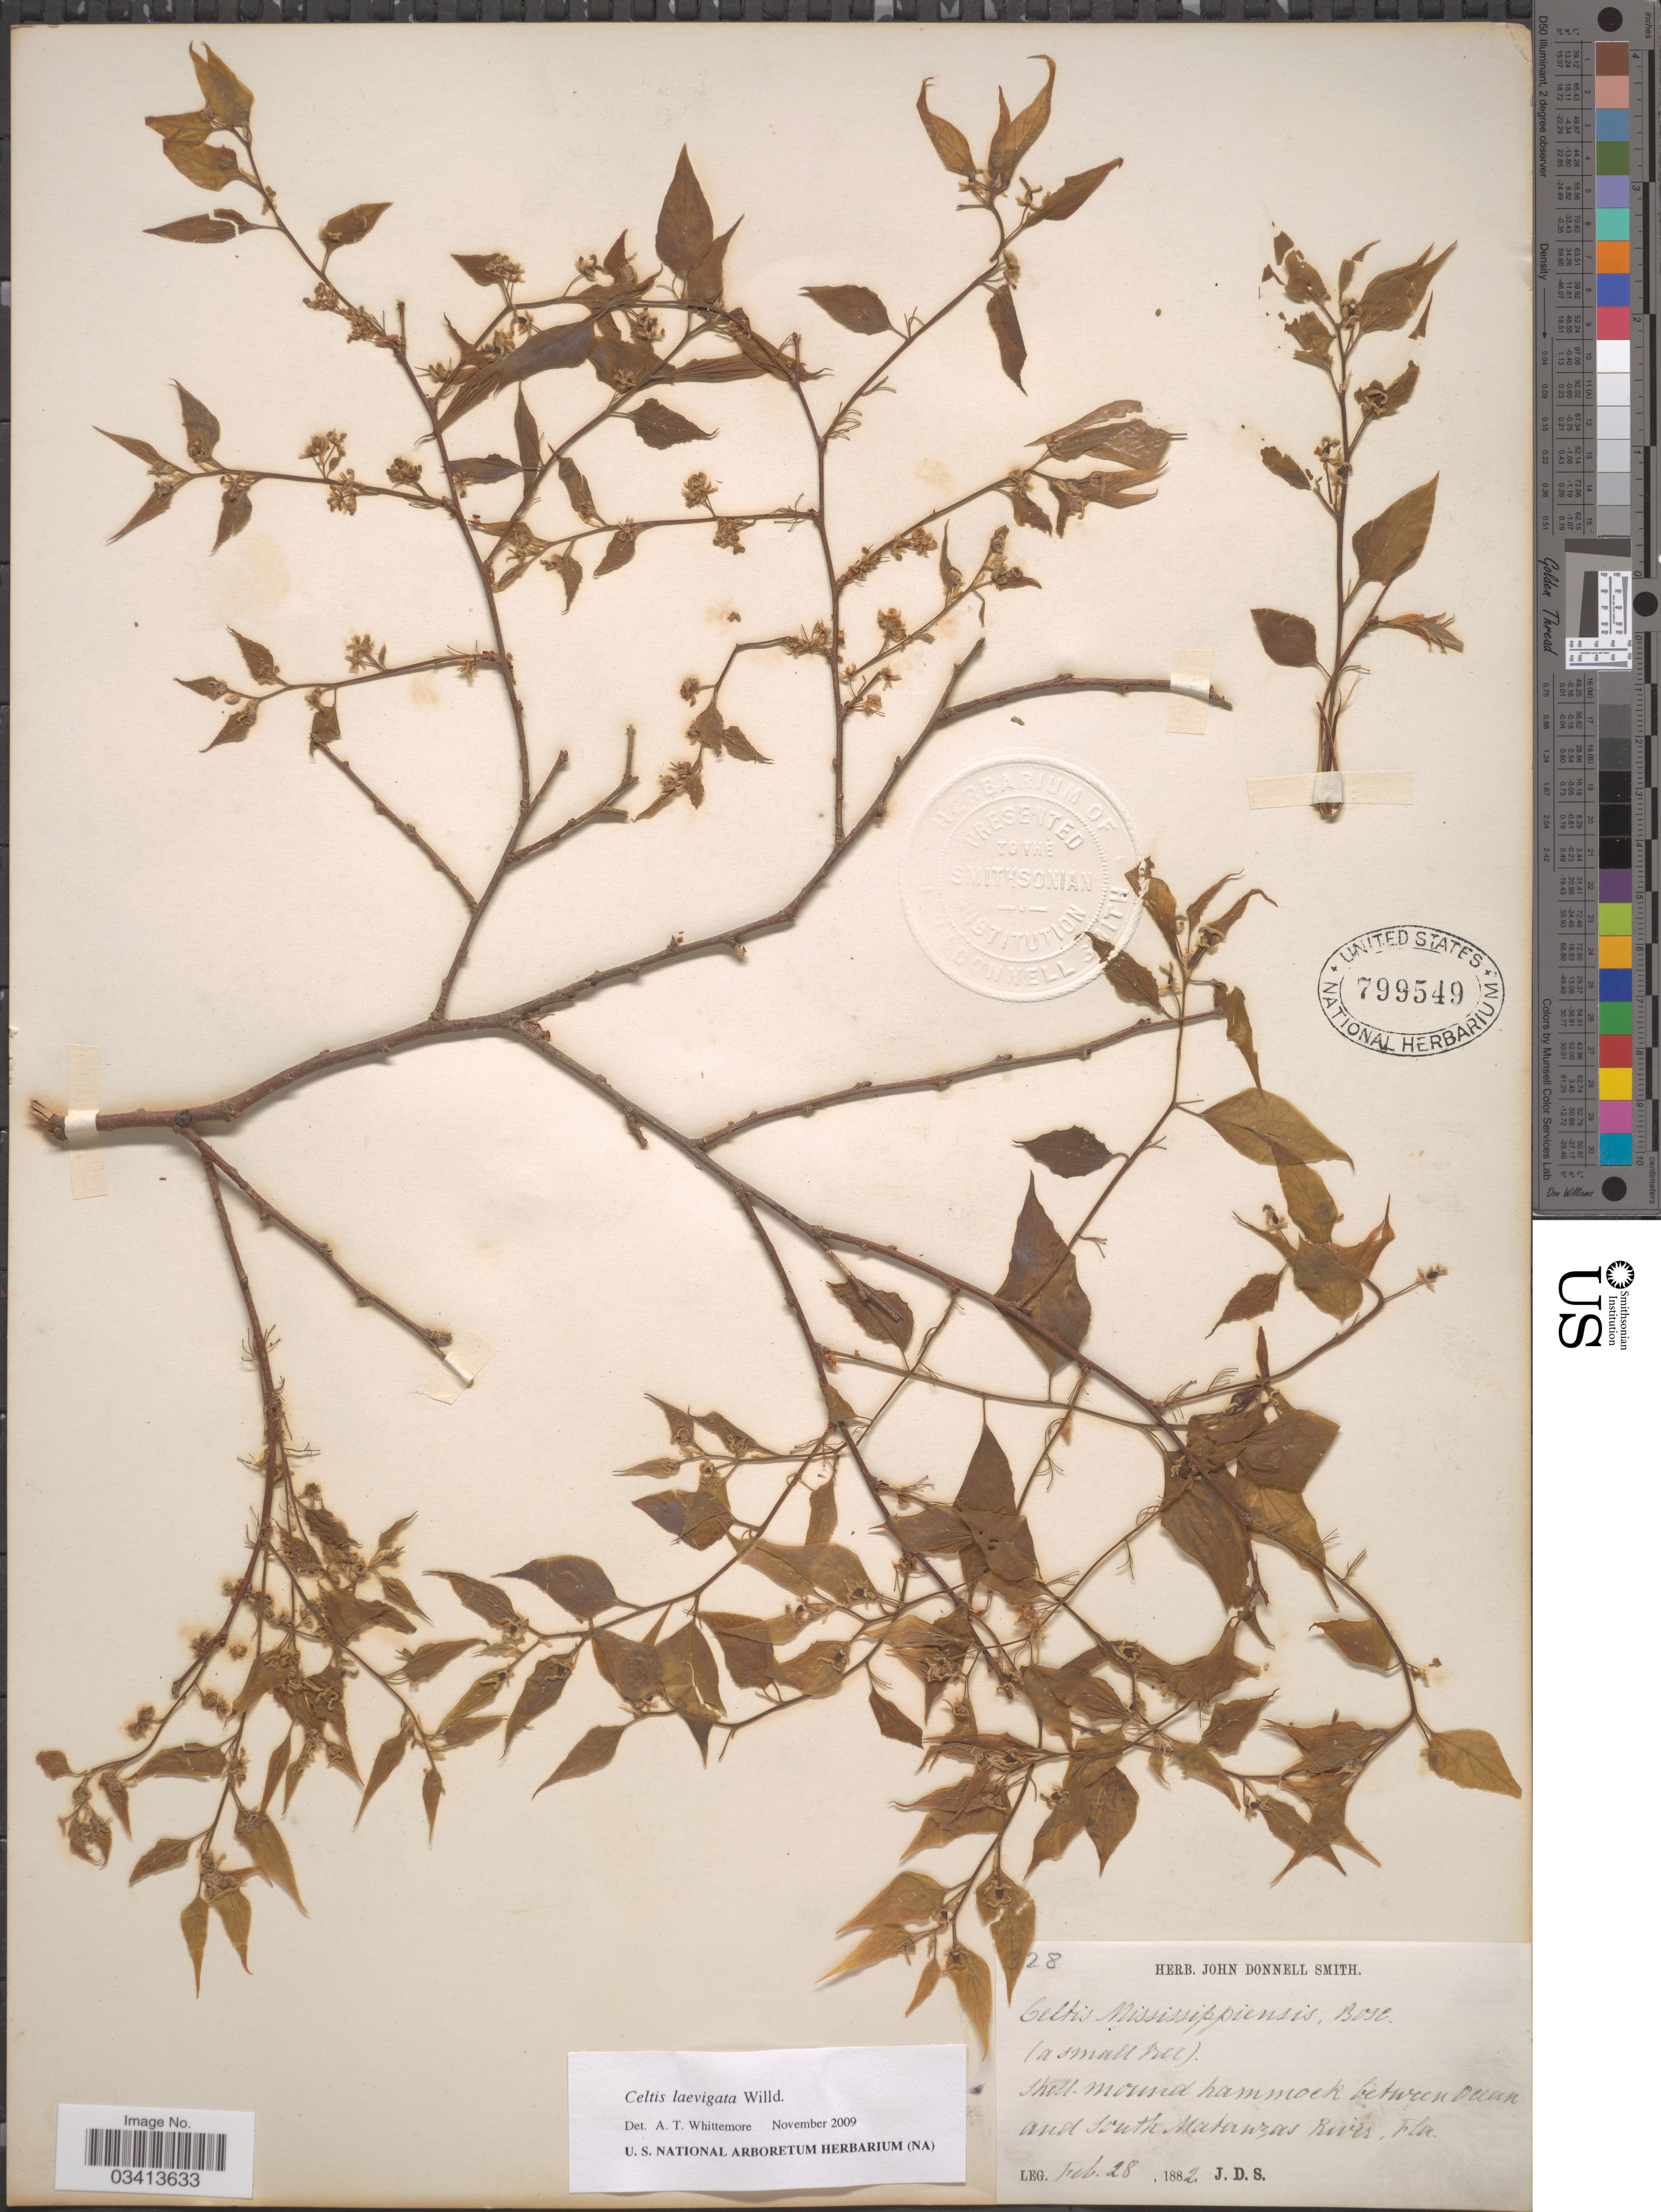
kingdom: Plantae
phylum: Tracheophyta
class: Magnoliopsida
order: Rosales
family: Cannabaceae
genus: Celtis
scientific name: Celtis laevigata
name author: Willd.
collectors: J. Donnell Smith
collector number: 328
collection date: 1882-02-28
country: United States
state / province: Florida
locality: Shell-mound hammock between Ocean and South Matanzas River.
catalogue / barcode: US 799549